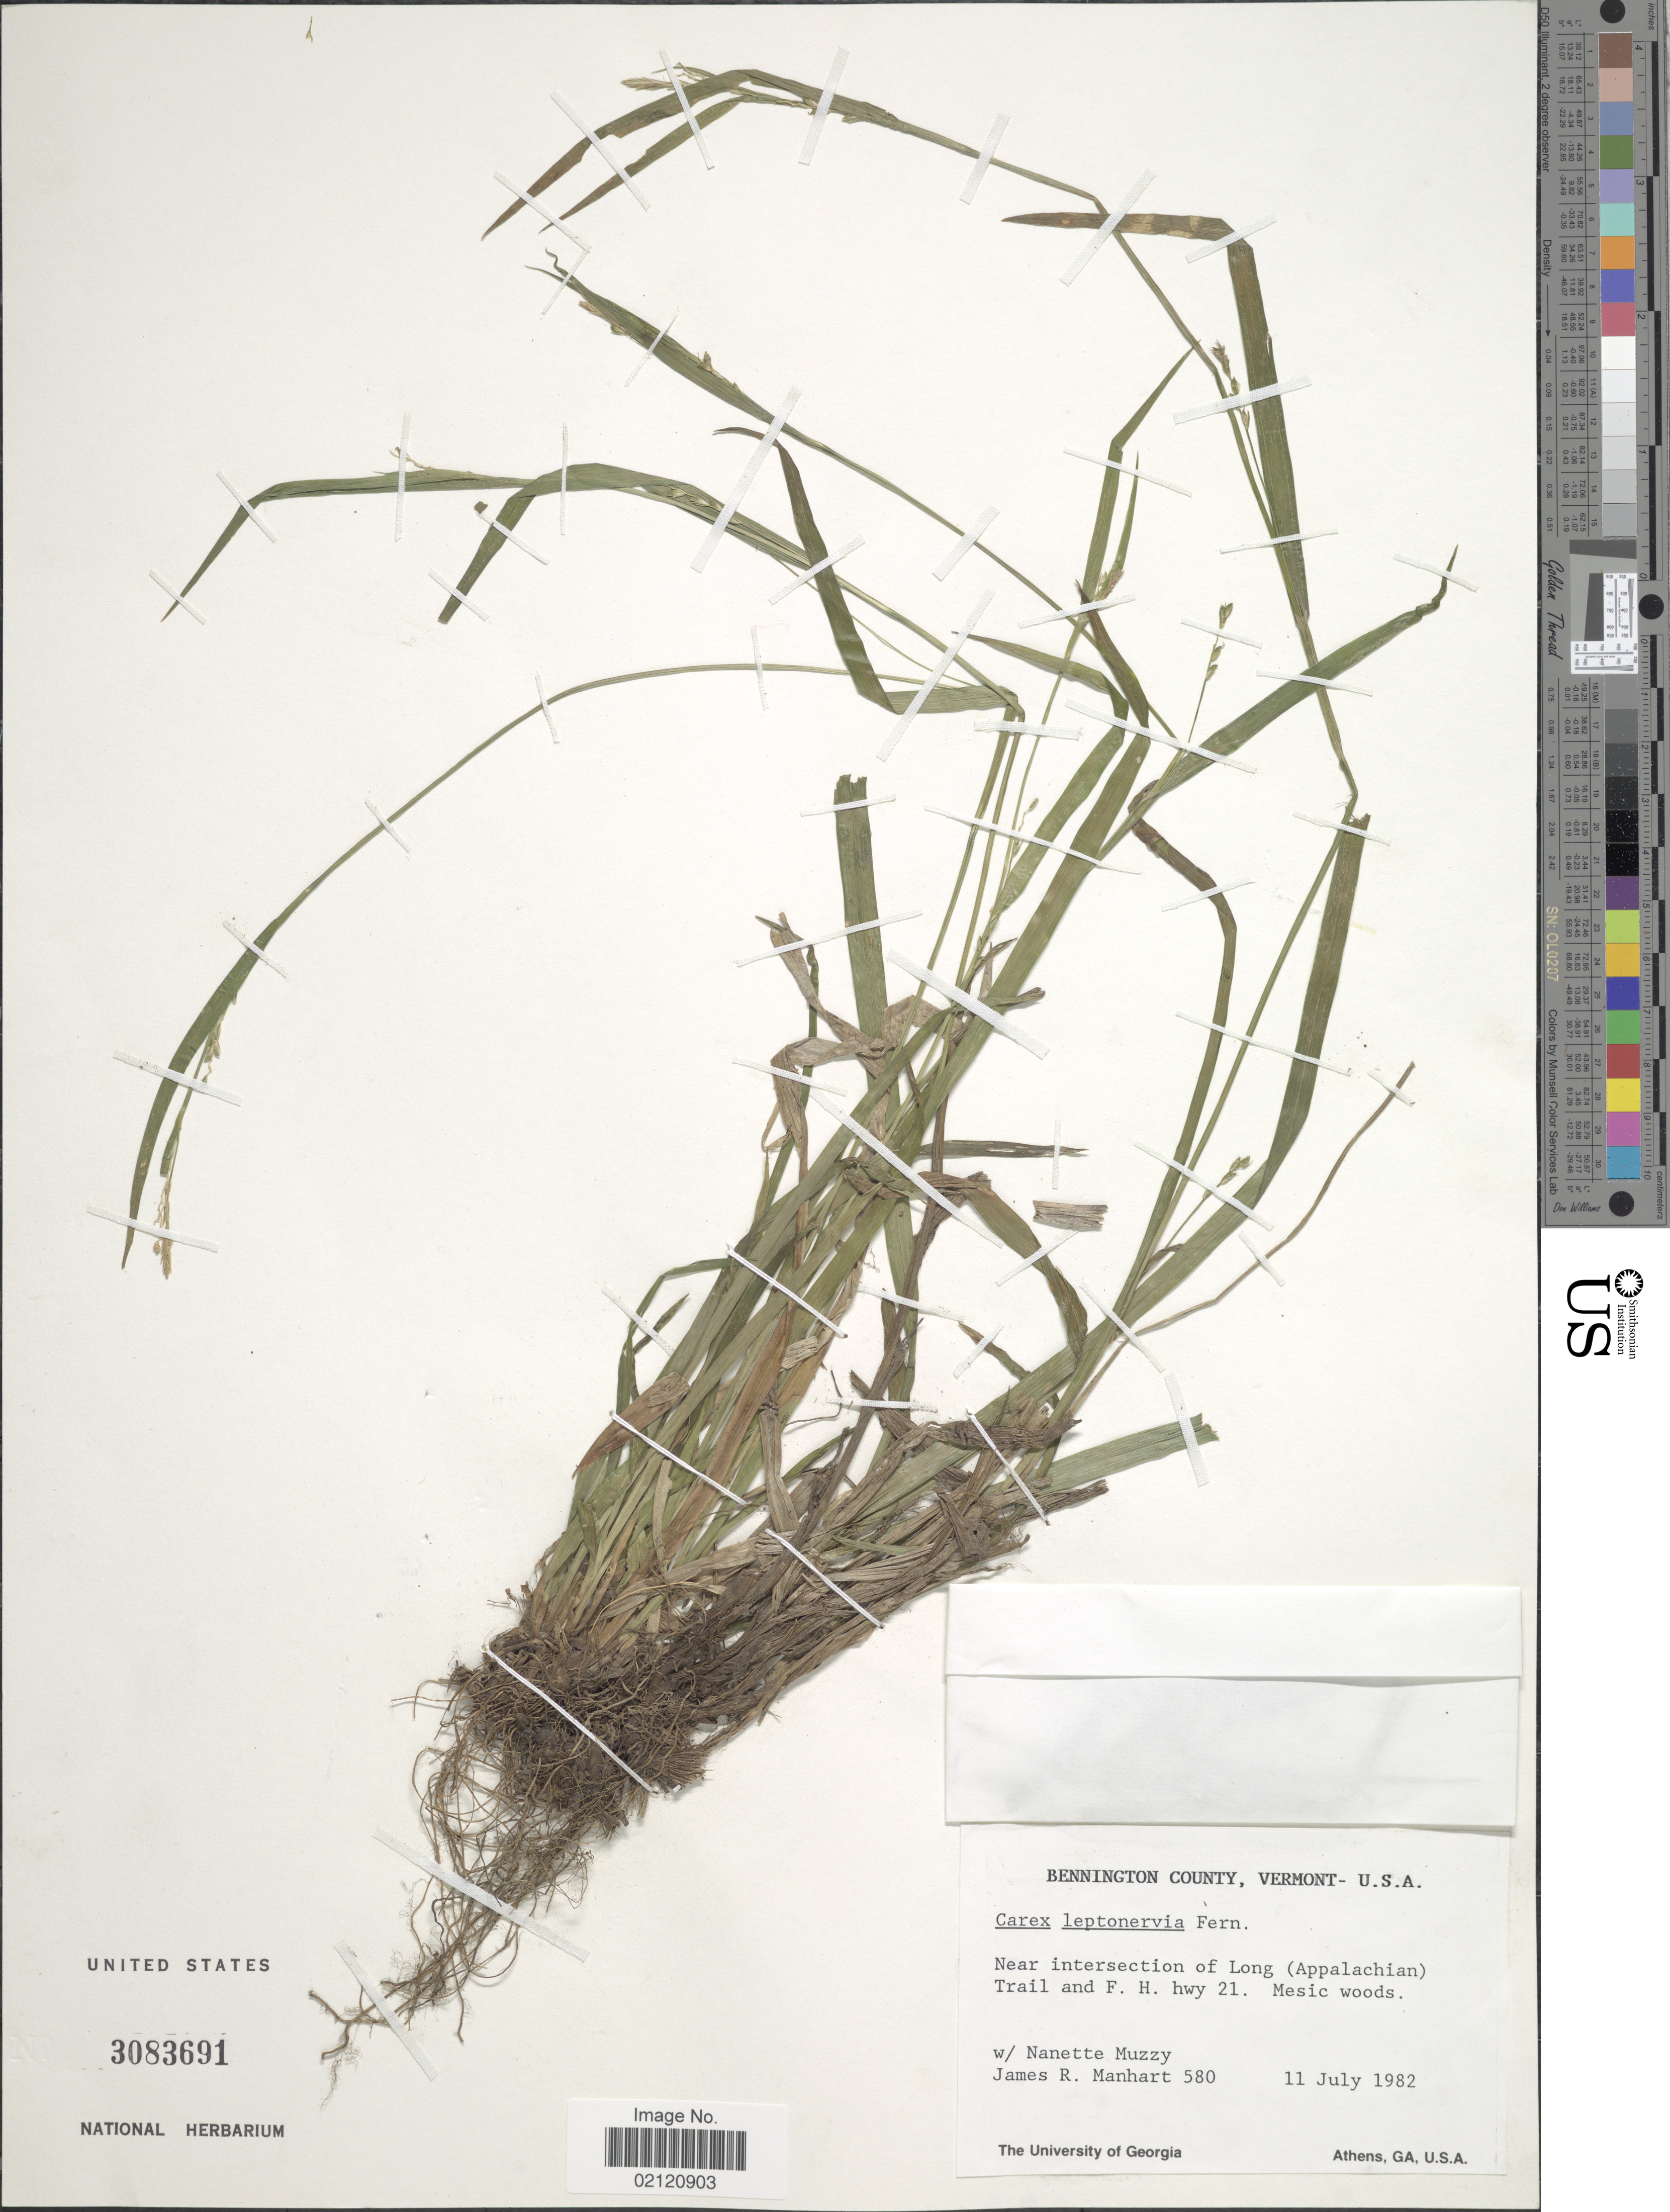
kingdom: Plantae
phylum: Tracheophyta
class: Liliopsida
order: Poales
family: Cyperaceae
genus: Carex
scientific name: Carex leptonervia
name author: (Fernald) Fernald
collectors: J. Manhart & N. Muzzy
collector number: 580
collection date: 1982-07-11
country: United States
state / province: Vermont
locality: Bennington County, Near intersection of Long (Aopalachian) Trail and F. H. hwy 21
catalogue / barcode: US 3083691